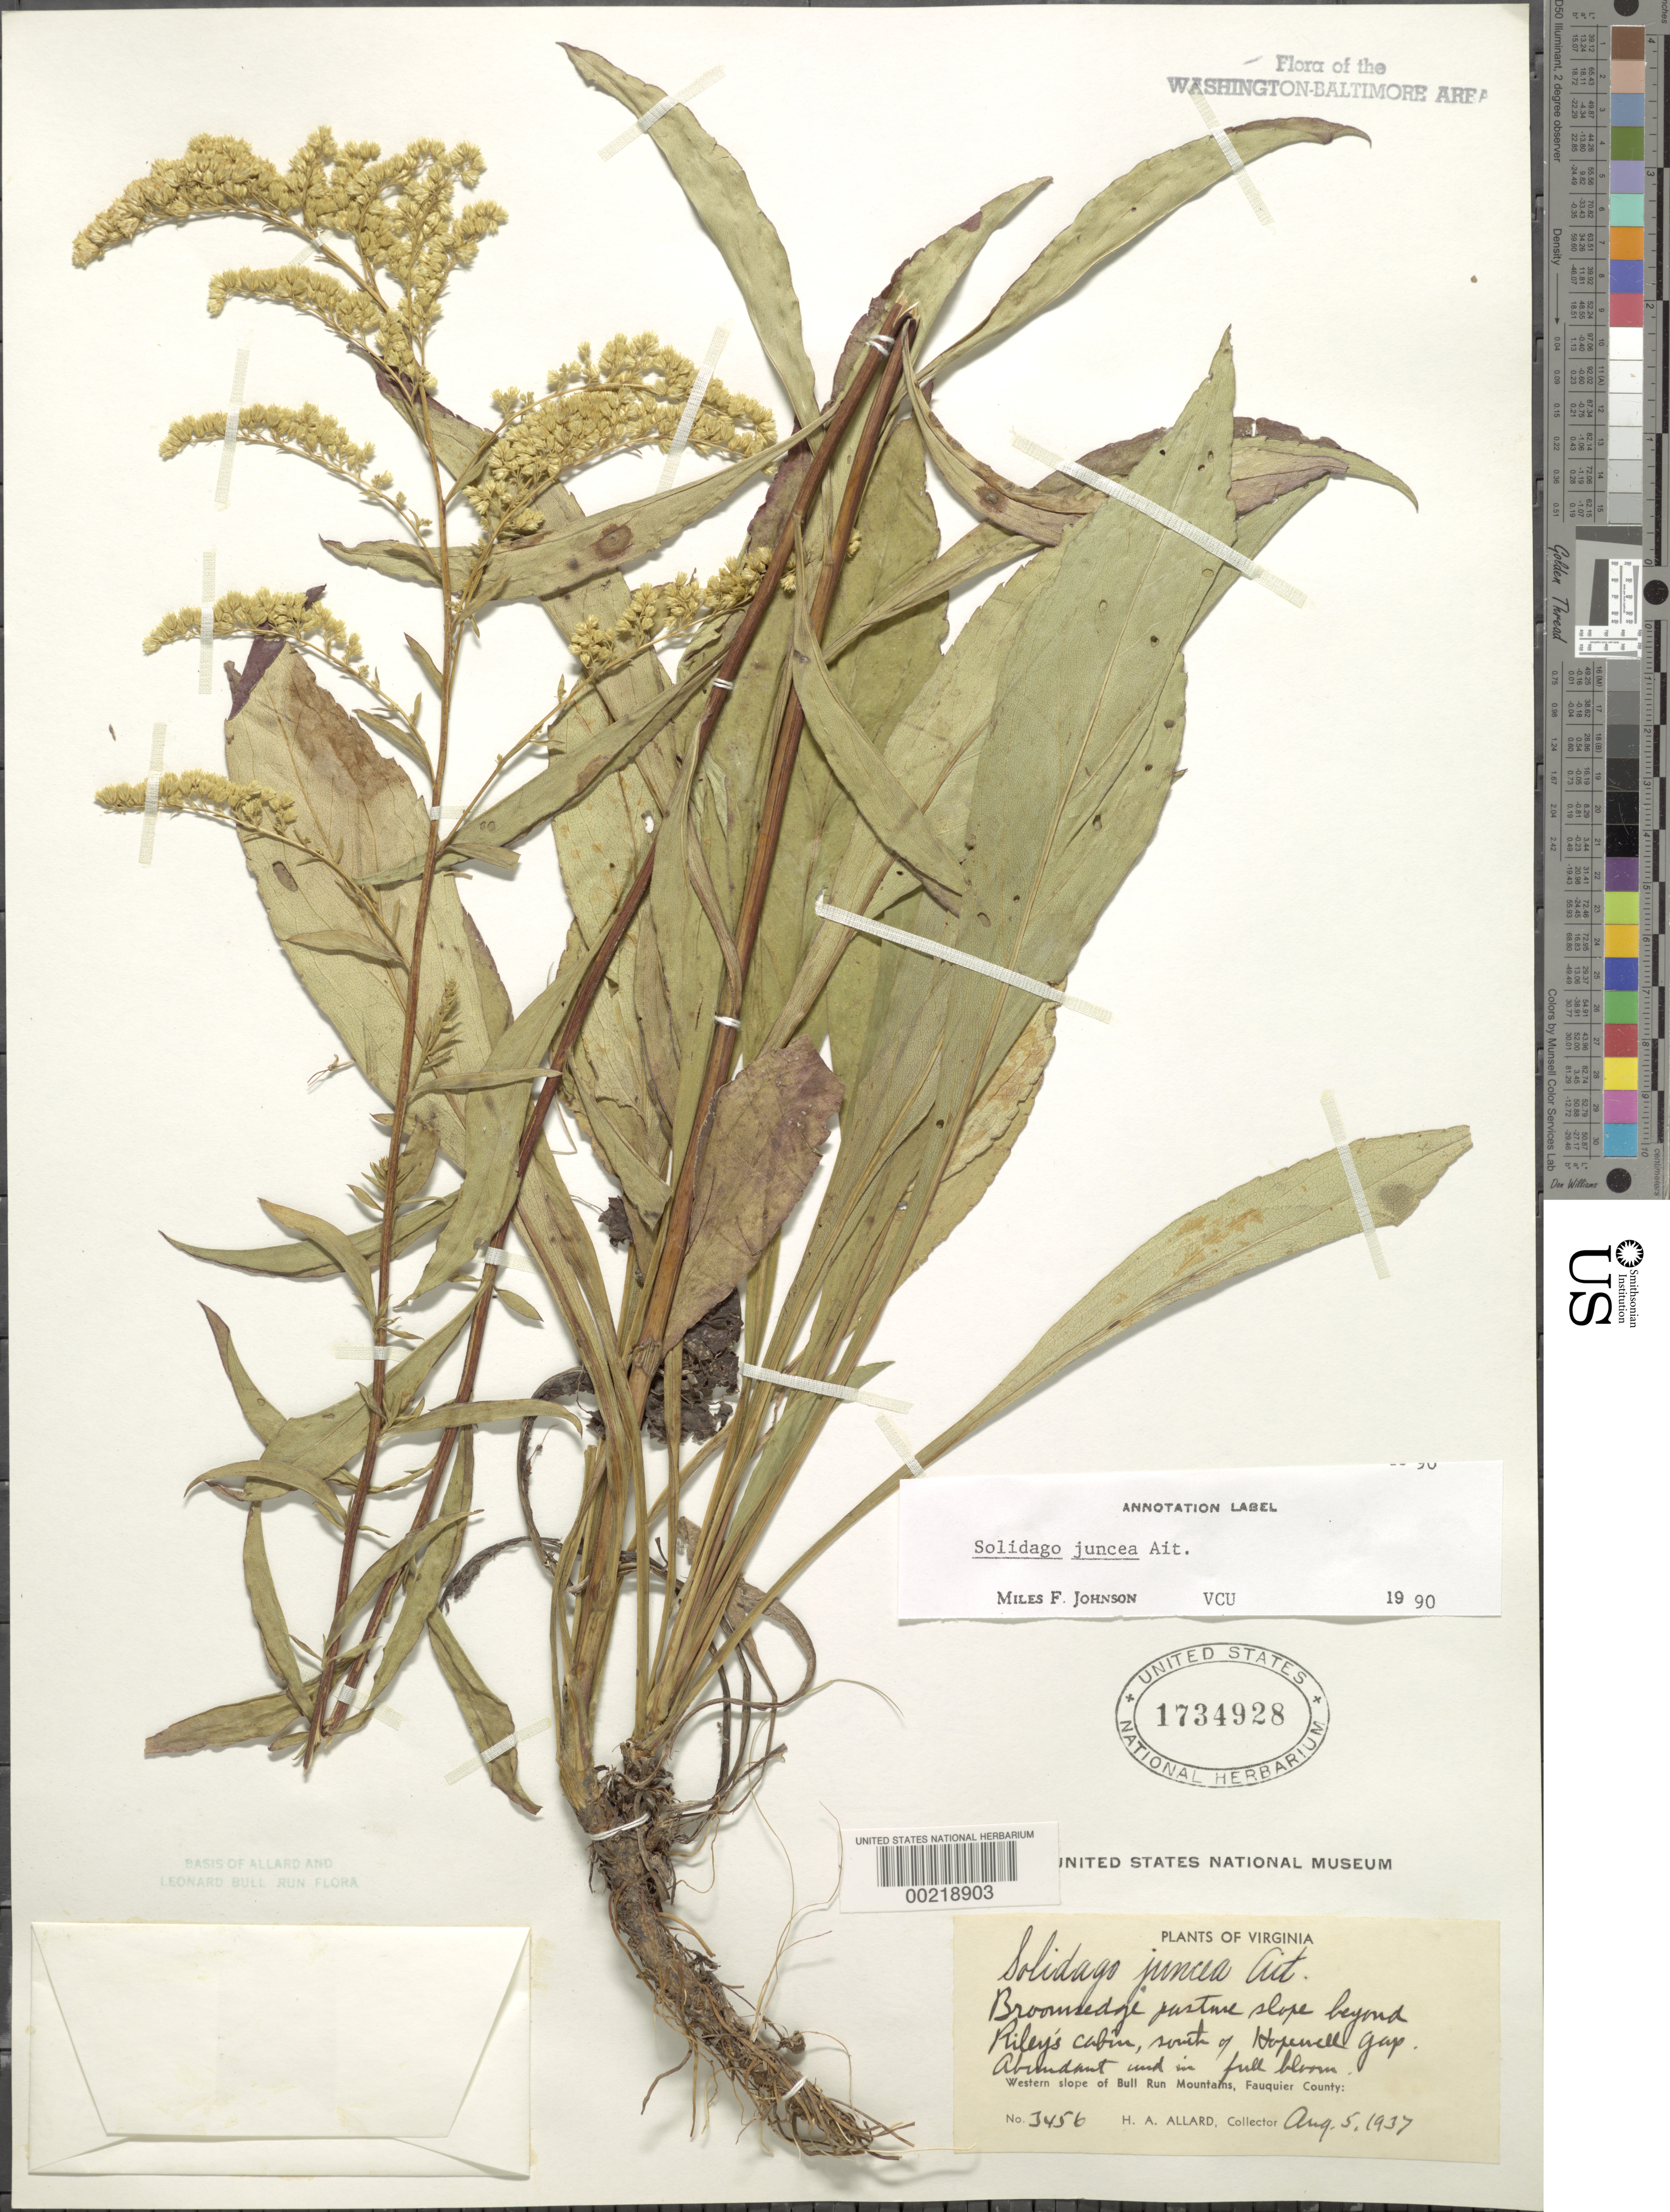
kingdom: Plantae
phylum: Tracheophyta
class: Magnoliopsida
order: Asterales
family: Asteraceae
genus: Solidago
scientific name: Solidago juncea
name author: Aiton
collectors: H. A. Allard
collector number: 3456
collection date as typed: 05 Aug 1937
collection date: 1937-08-05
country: United States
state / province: Virginia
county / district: Fauquier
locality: South of Hopewell Gap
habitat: Pasture slope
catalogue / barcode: US 1734928